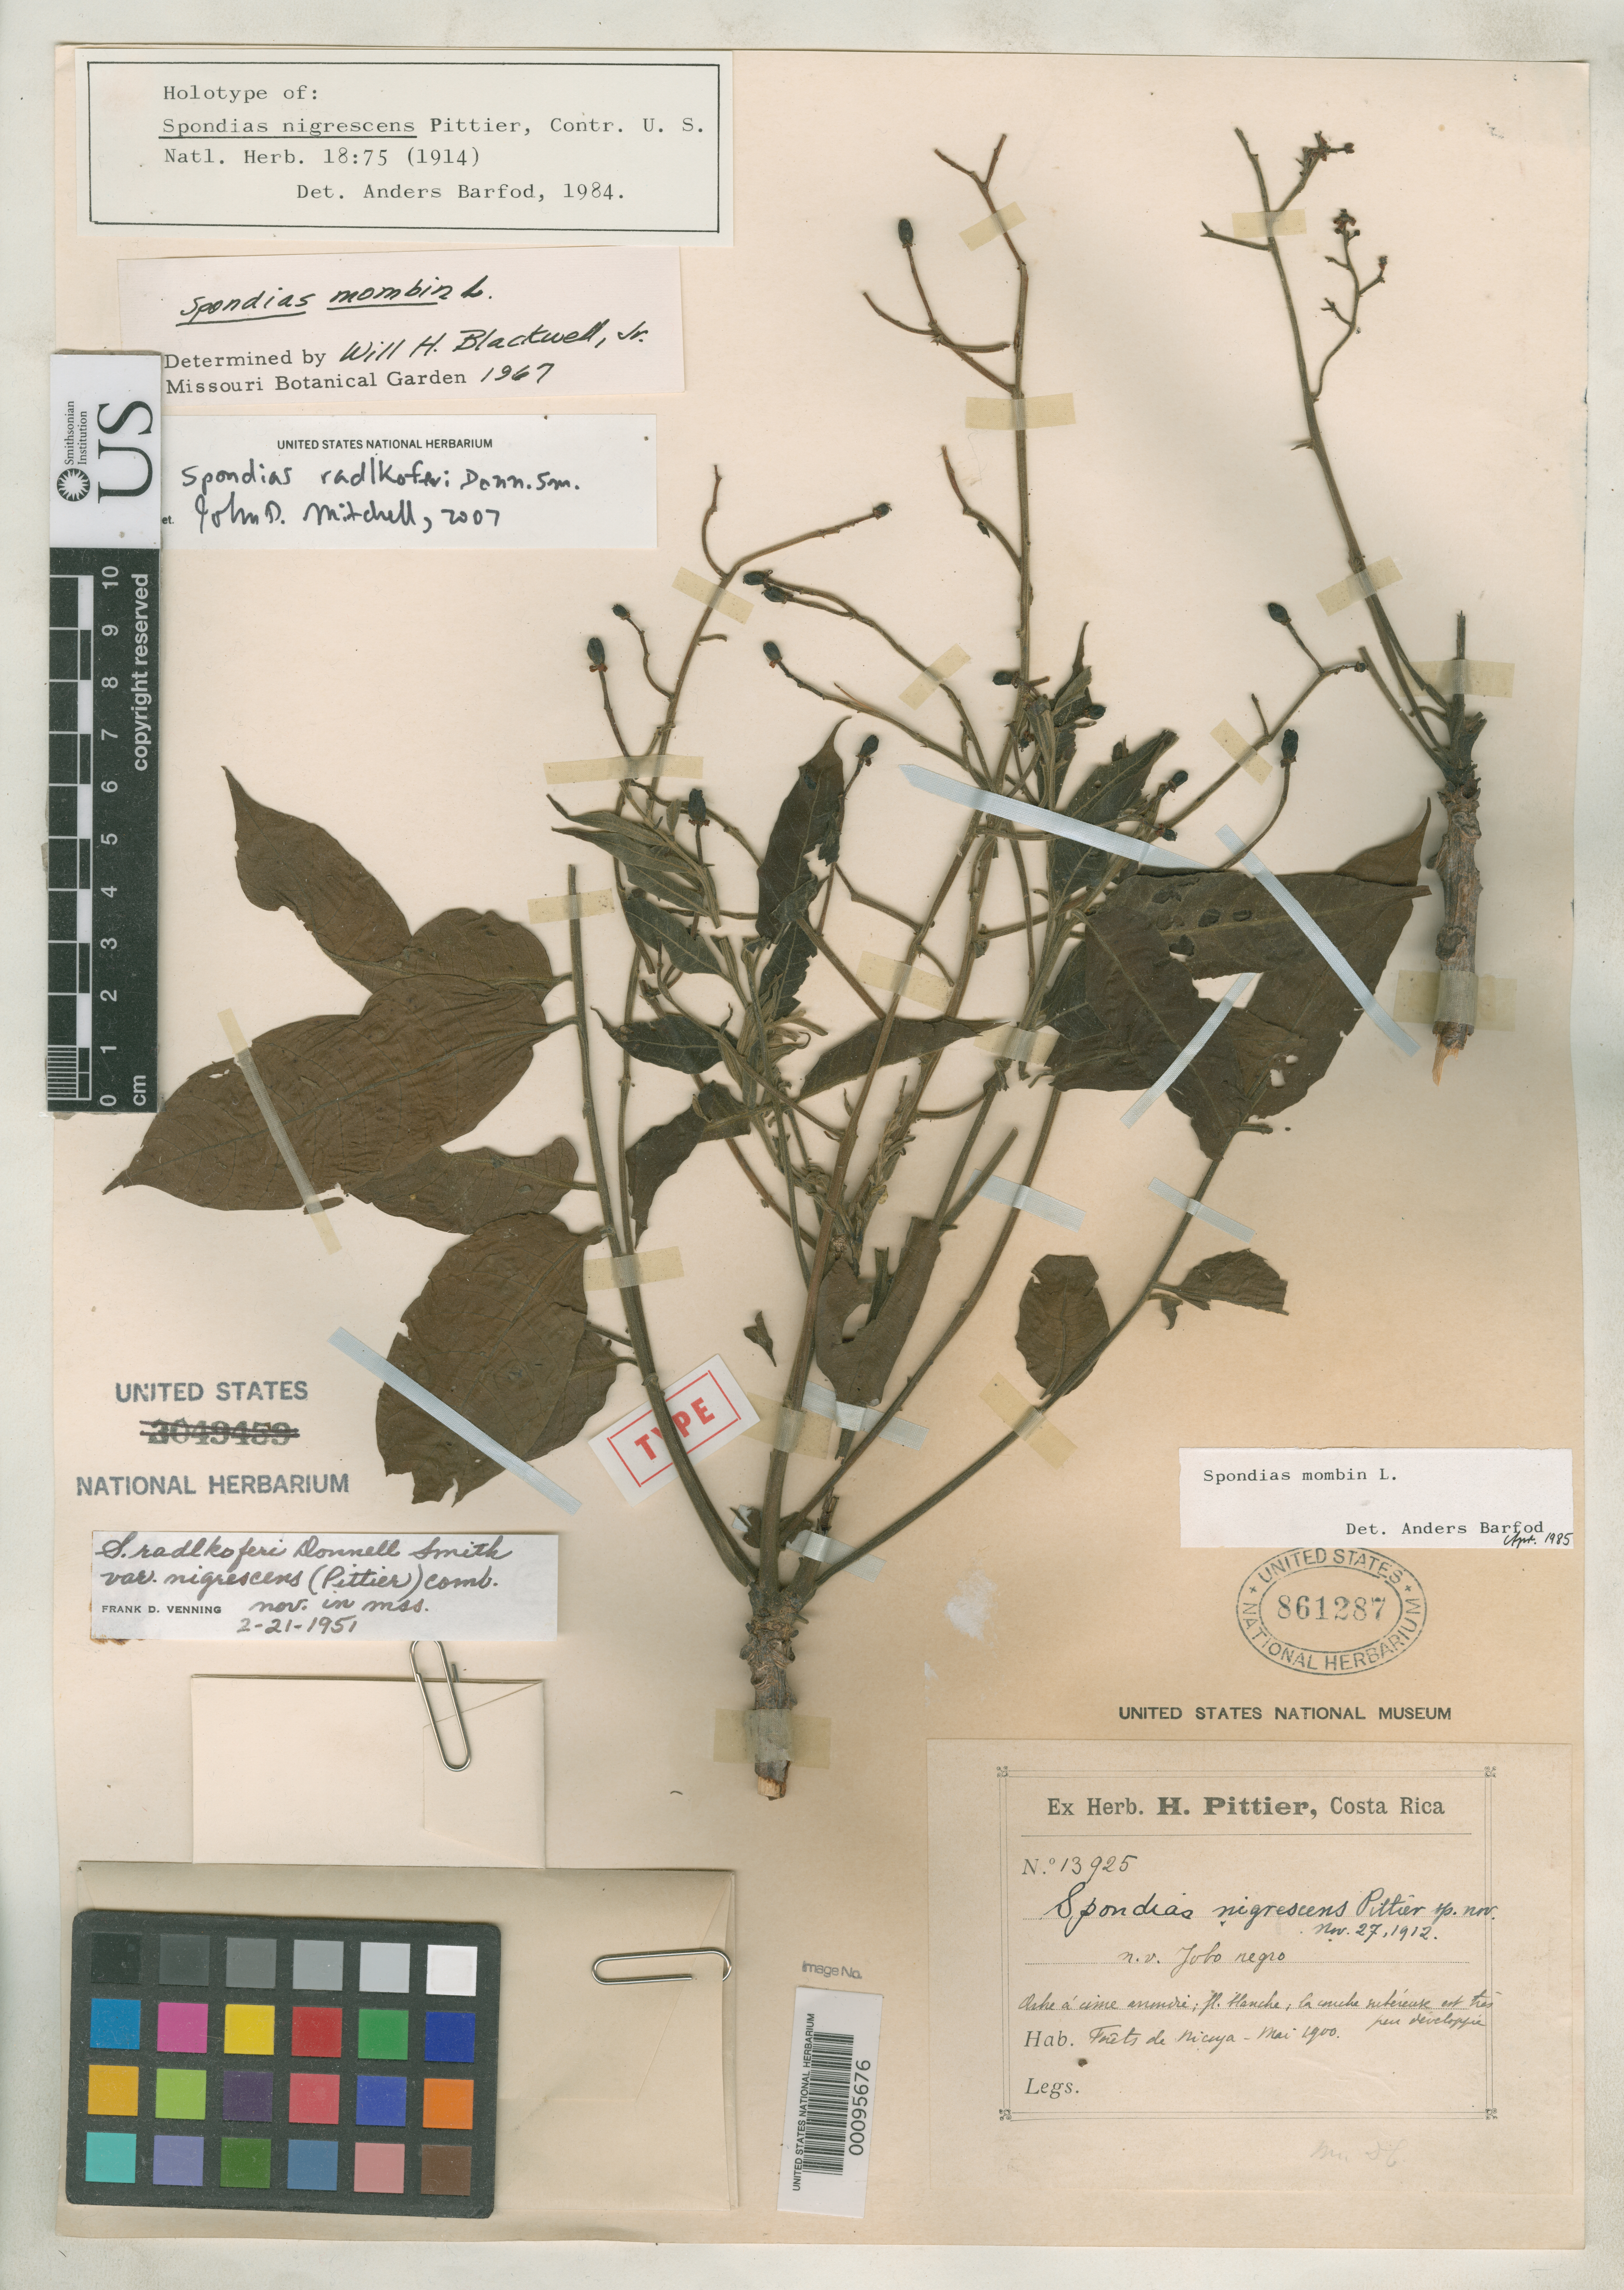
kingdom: Plantae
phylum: Tracheophyta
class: Magnoliopsida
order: Sapindales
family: Anacardiaceae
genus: Spondias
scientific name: Spondias nigrescens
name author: Pittier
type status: Holotype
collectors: A. Tonduz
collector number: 13925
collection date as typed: May 1900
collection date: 1900-05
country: Costa Rica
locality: Nicoya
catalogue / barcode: US 861287